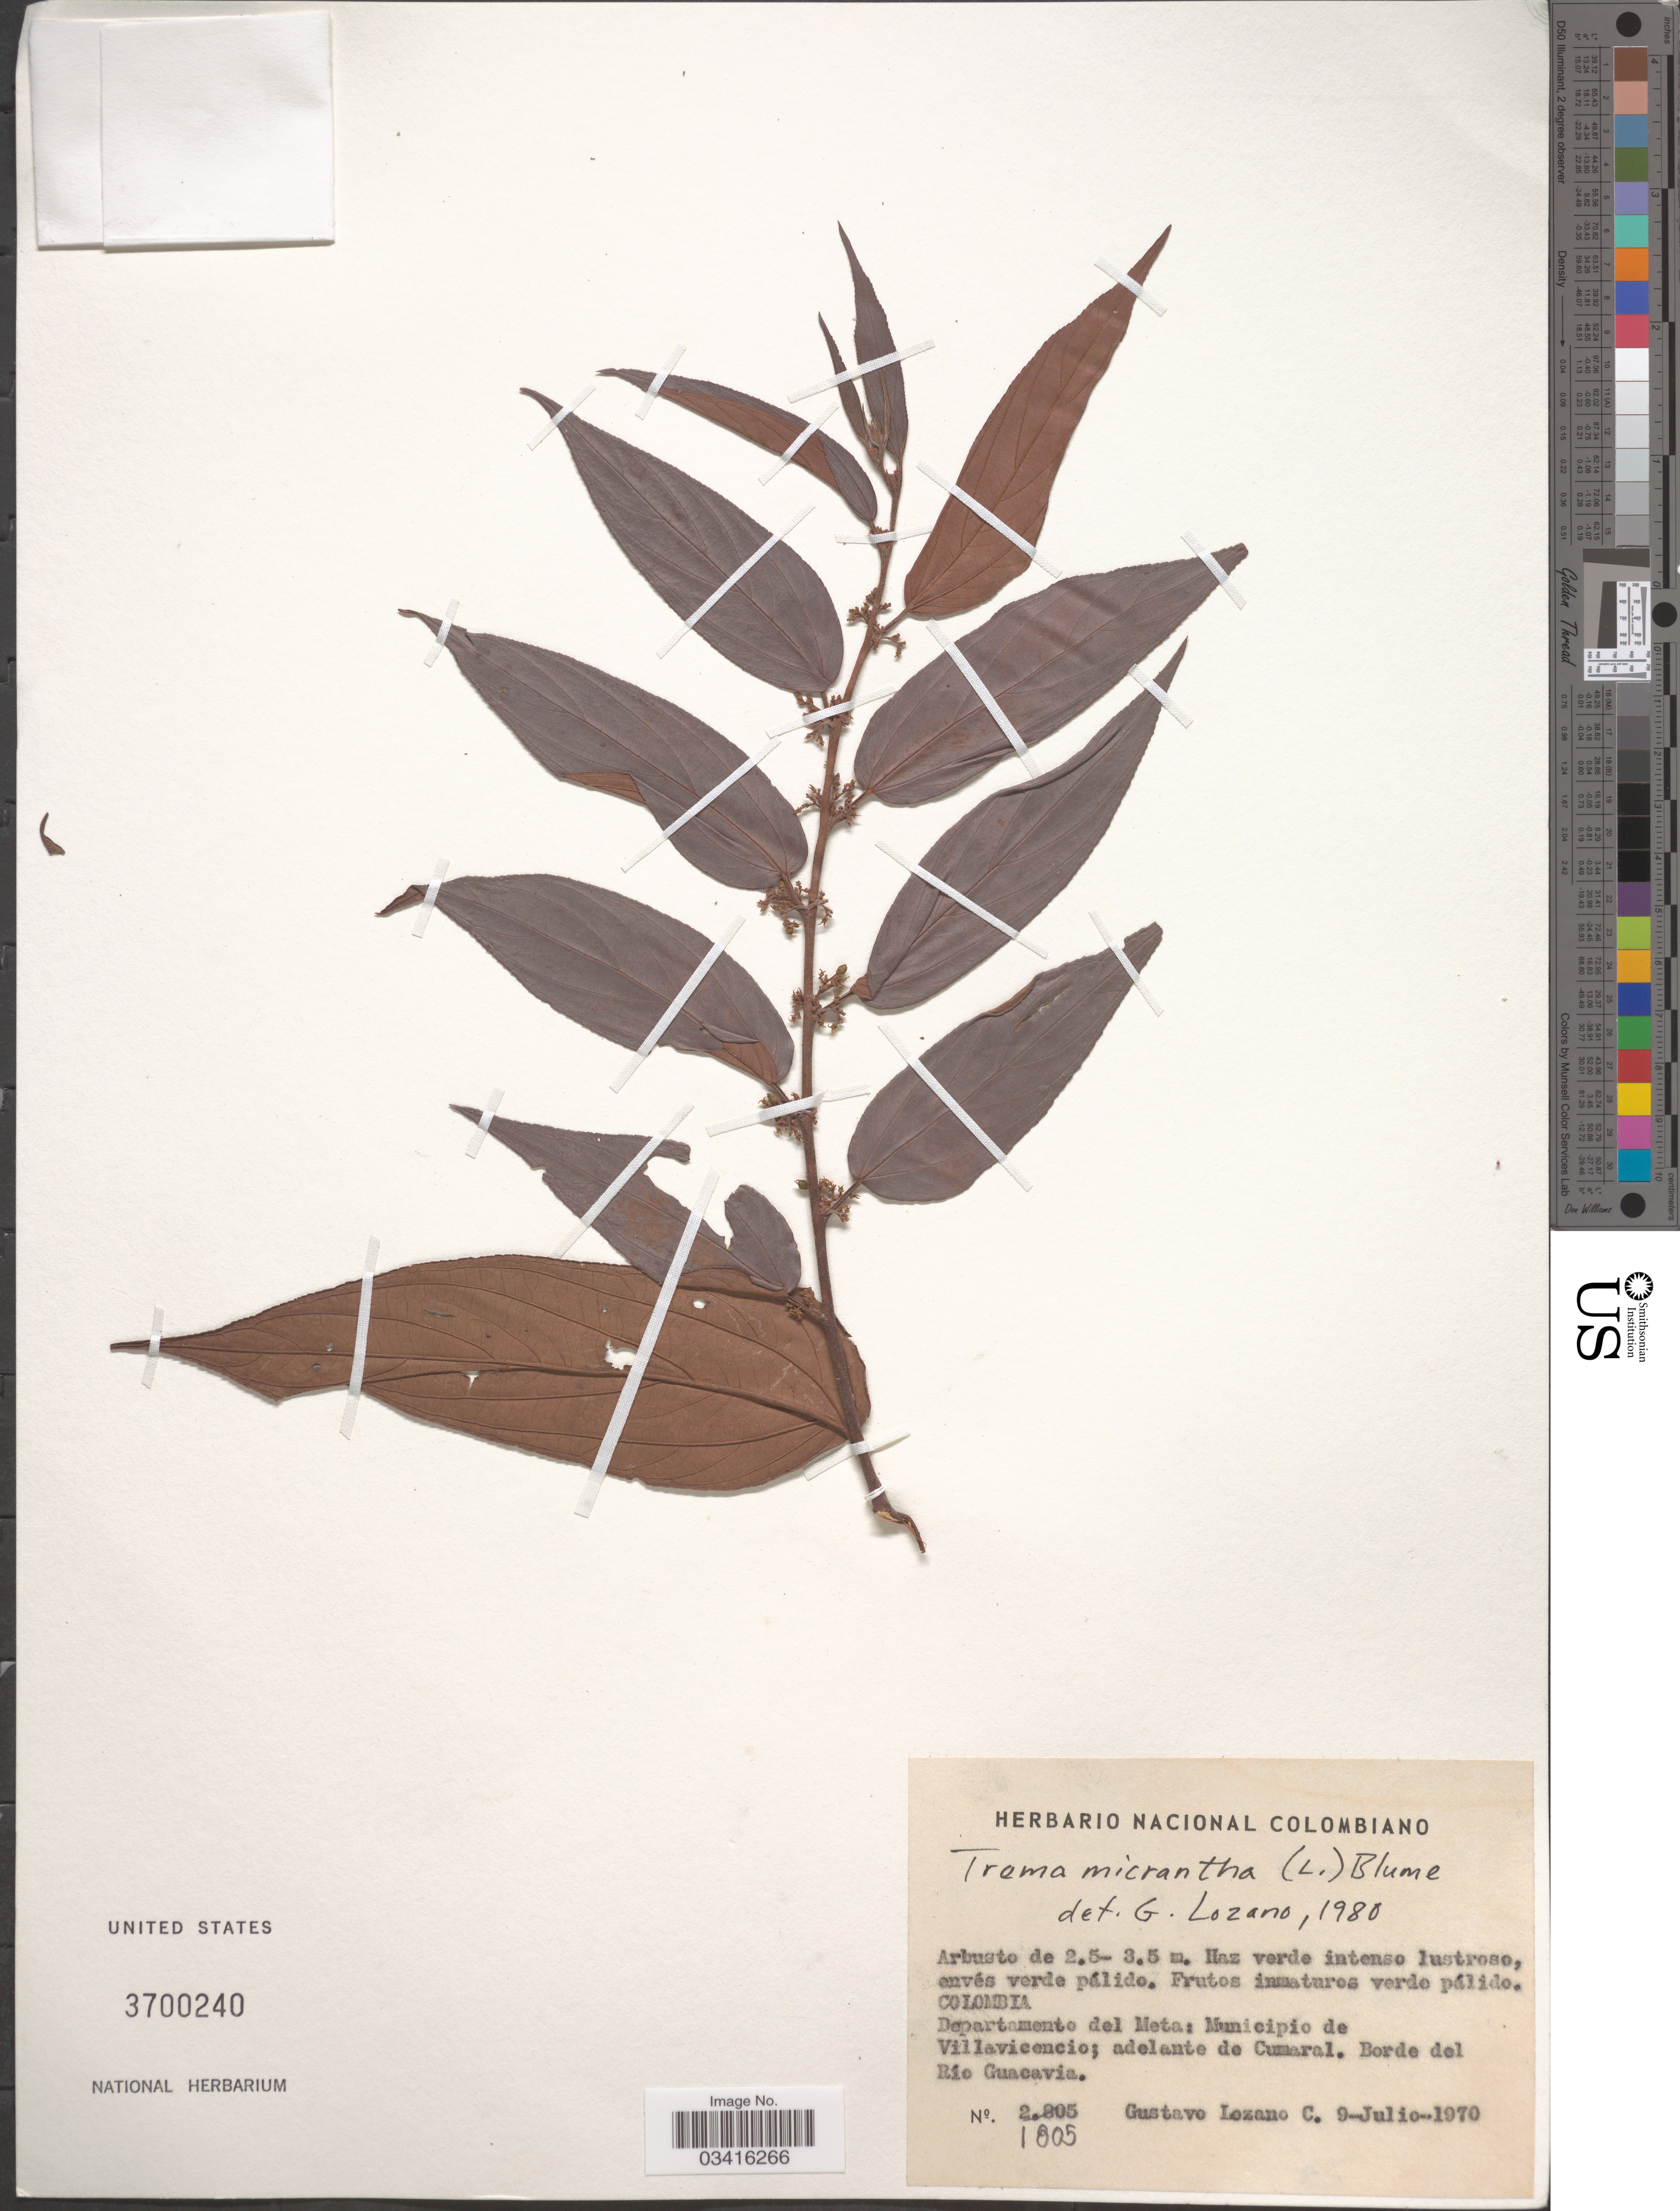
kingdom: Plantae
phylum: Tracheophyta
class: Magnoliopsida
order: Rosales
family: Cannabaceae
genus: Trema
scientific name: Trema micranthum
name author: (L.) Blume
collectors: G. Lozano-Contreras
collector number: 1805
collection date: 1970-07-09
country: Colombia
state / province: Meta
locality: Departamento del Meta: Municipio de Villavicencio; adelante de Cumaral. Borde del Río Guacavia.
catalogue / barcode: US 3700240